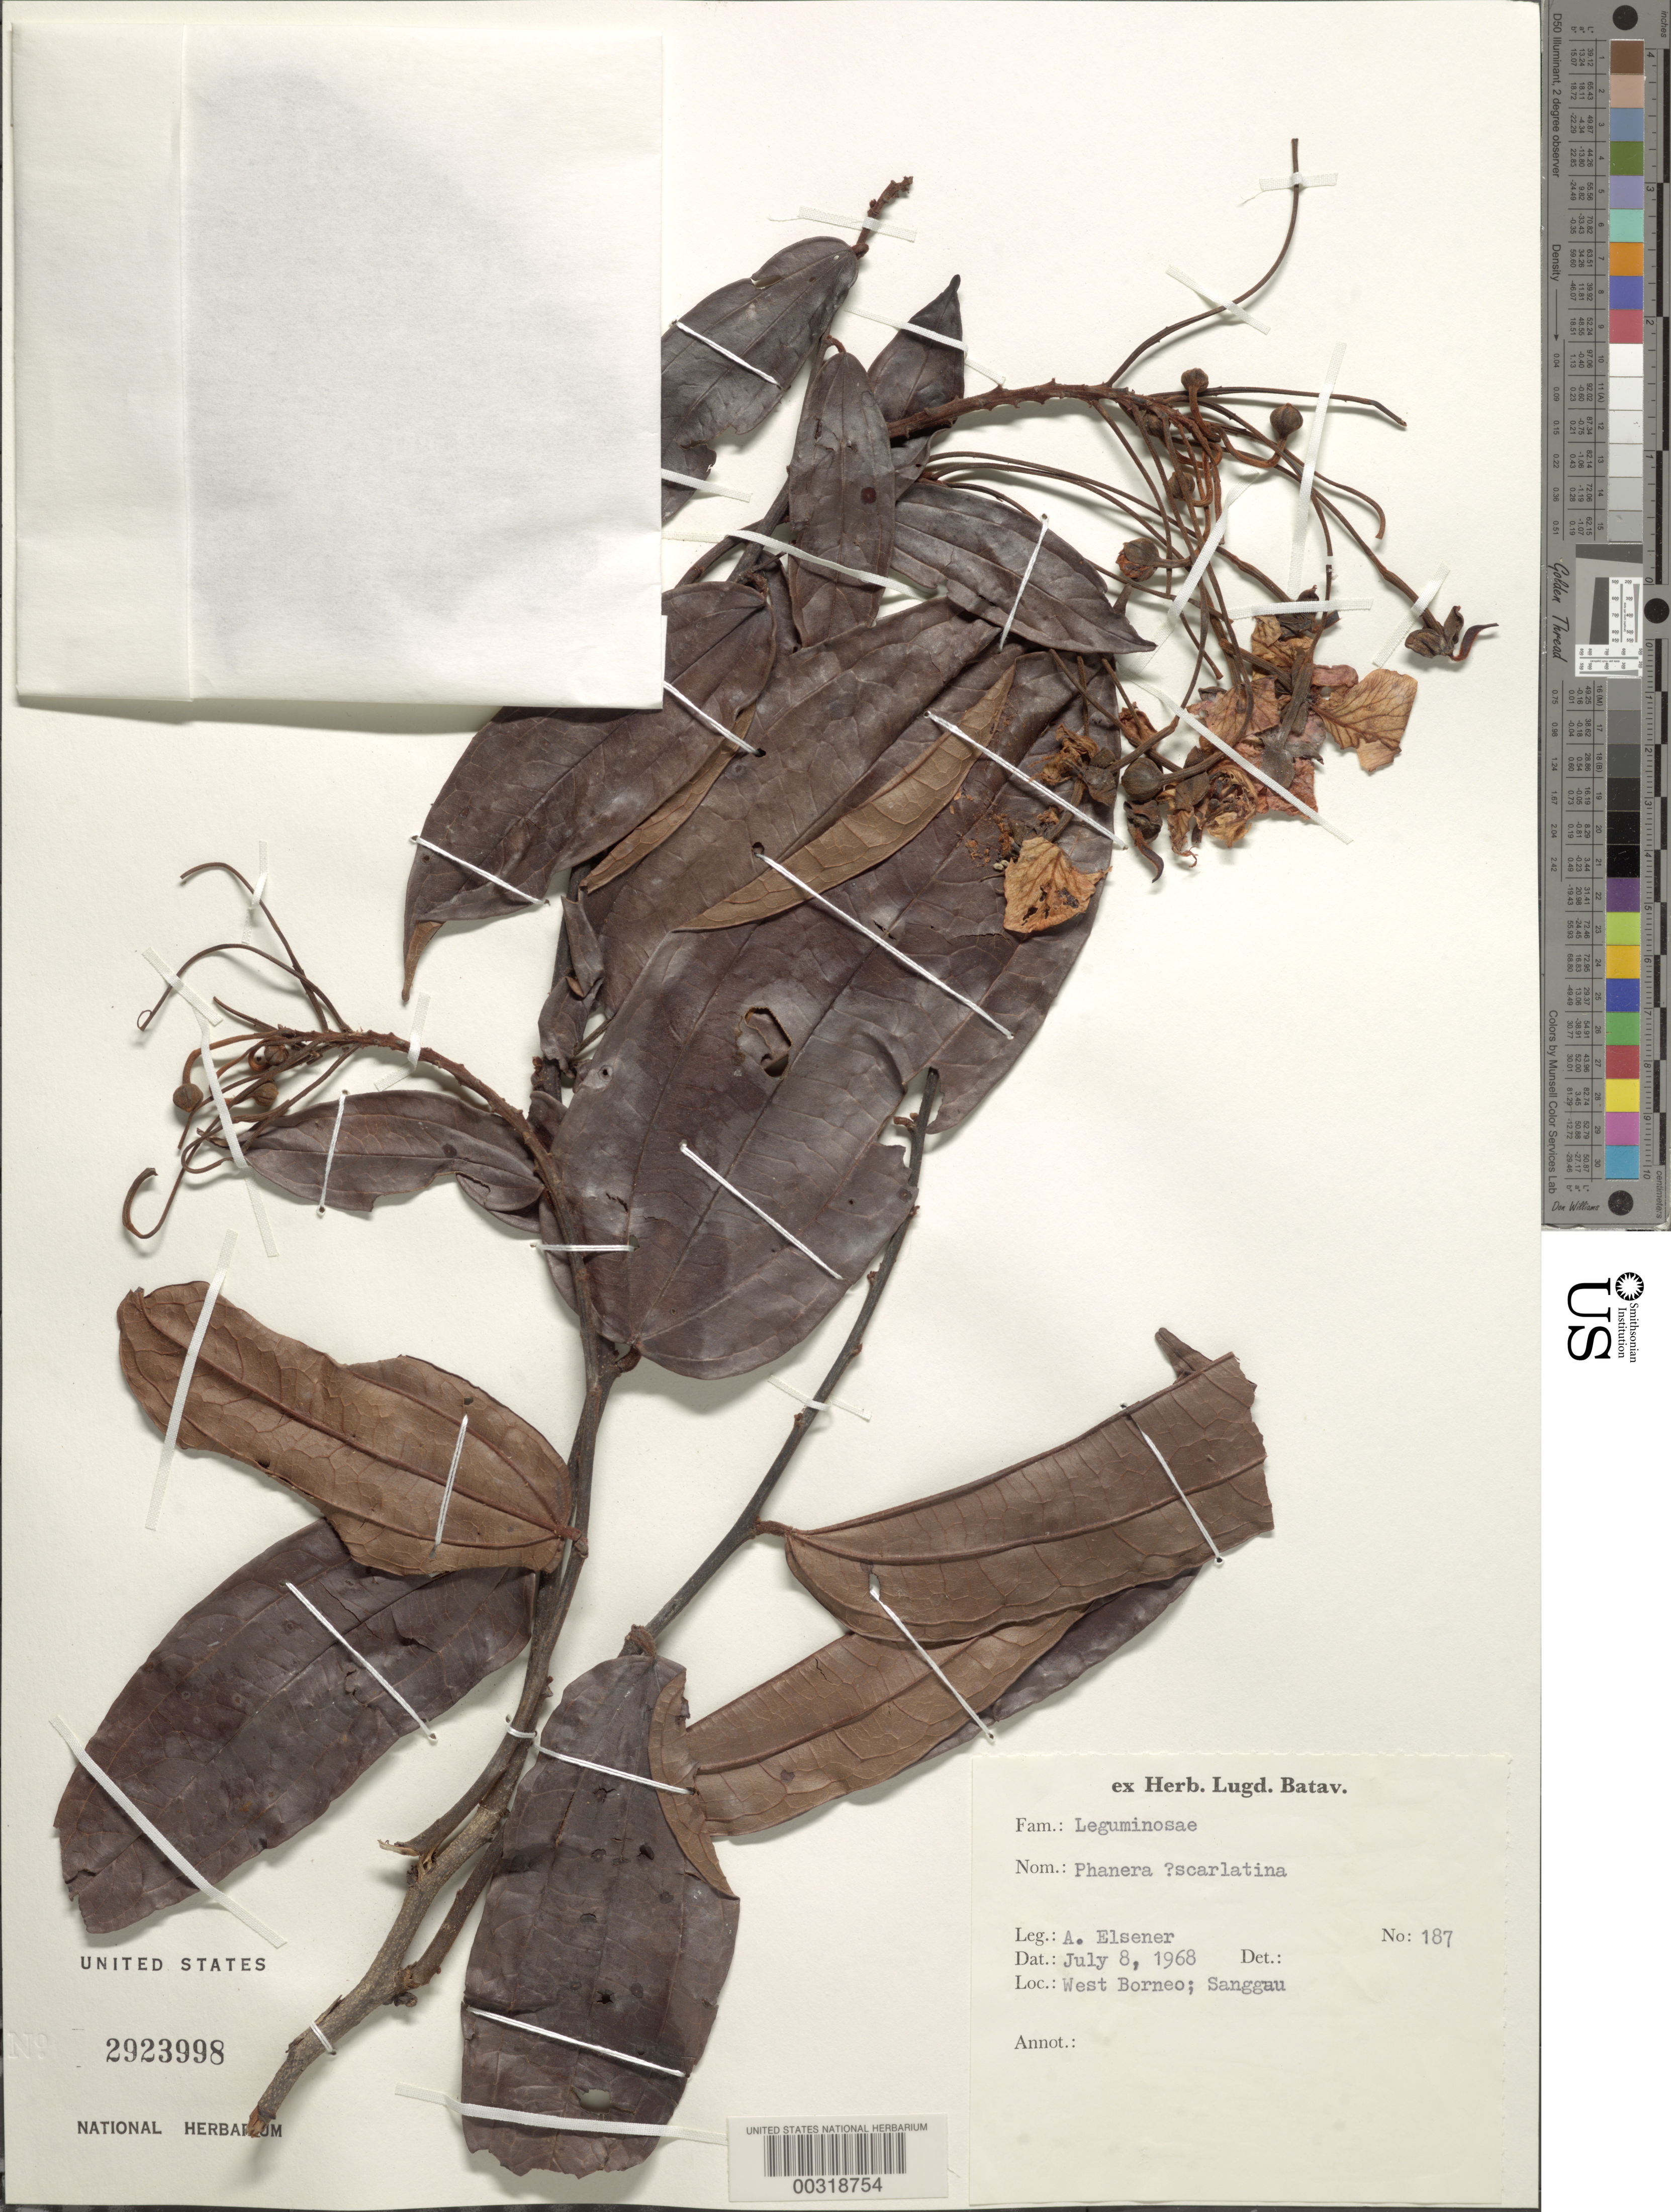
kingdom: Plantae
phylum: Tracheophyta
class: Magnoliopsida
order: Fabales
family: Fabaceae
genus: Phanera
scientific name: Phanera scarlatina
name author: (Backer & Cammerl.) de Wit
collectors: A. Elsener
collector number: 187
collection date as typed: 08 Jul 1968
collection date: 1968-07-08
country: Indonesia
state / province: Kalimantan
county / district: Kalimantan Barat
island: Borneo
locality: Sanggau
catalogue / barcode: US 2923998